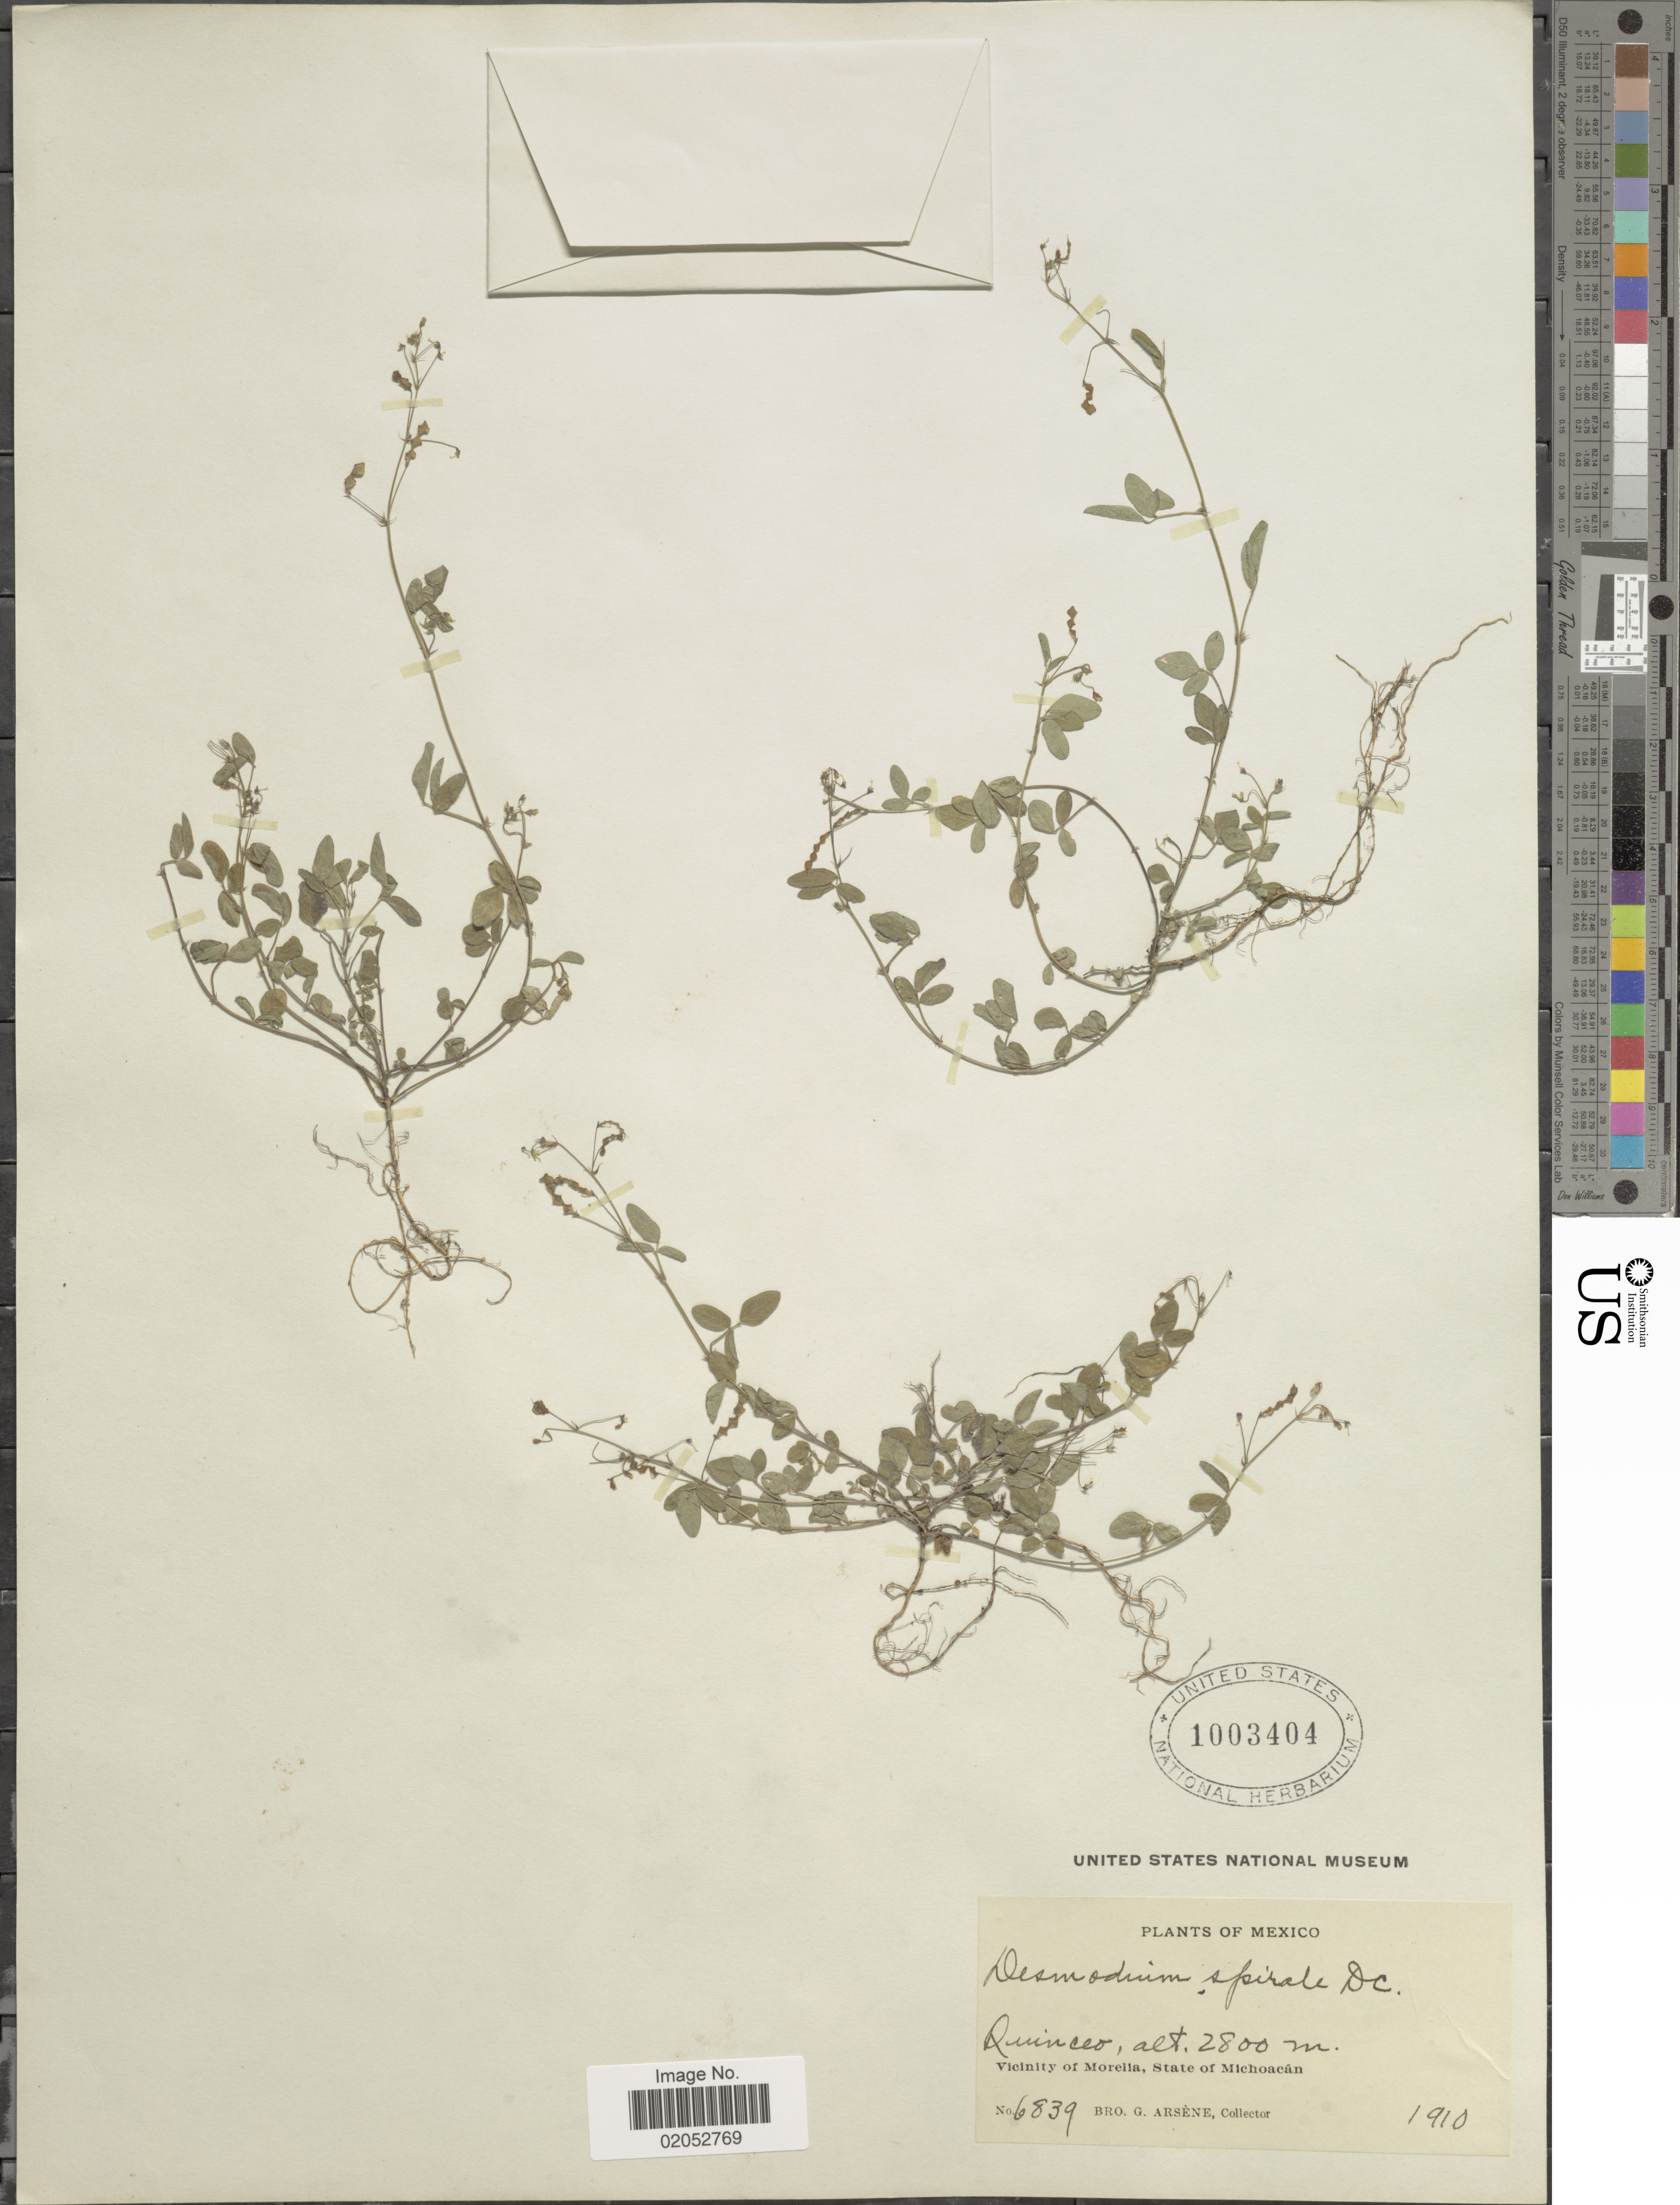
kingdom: Plantae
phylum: Tracheophyta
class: Magnoliopsida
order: Fabales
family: Fabaceae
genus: Desmodium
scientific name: Desmodium procumbens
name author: (Mill.) Hitchc.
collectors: Bro. G. Arsène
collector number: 6839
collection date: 1910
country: Mexico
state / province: Michoacán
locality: Quinceo, Vicinity of Morelia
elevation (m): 2800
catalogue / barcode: US 1003404